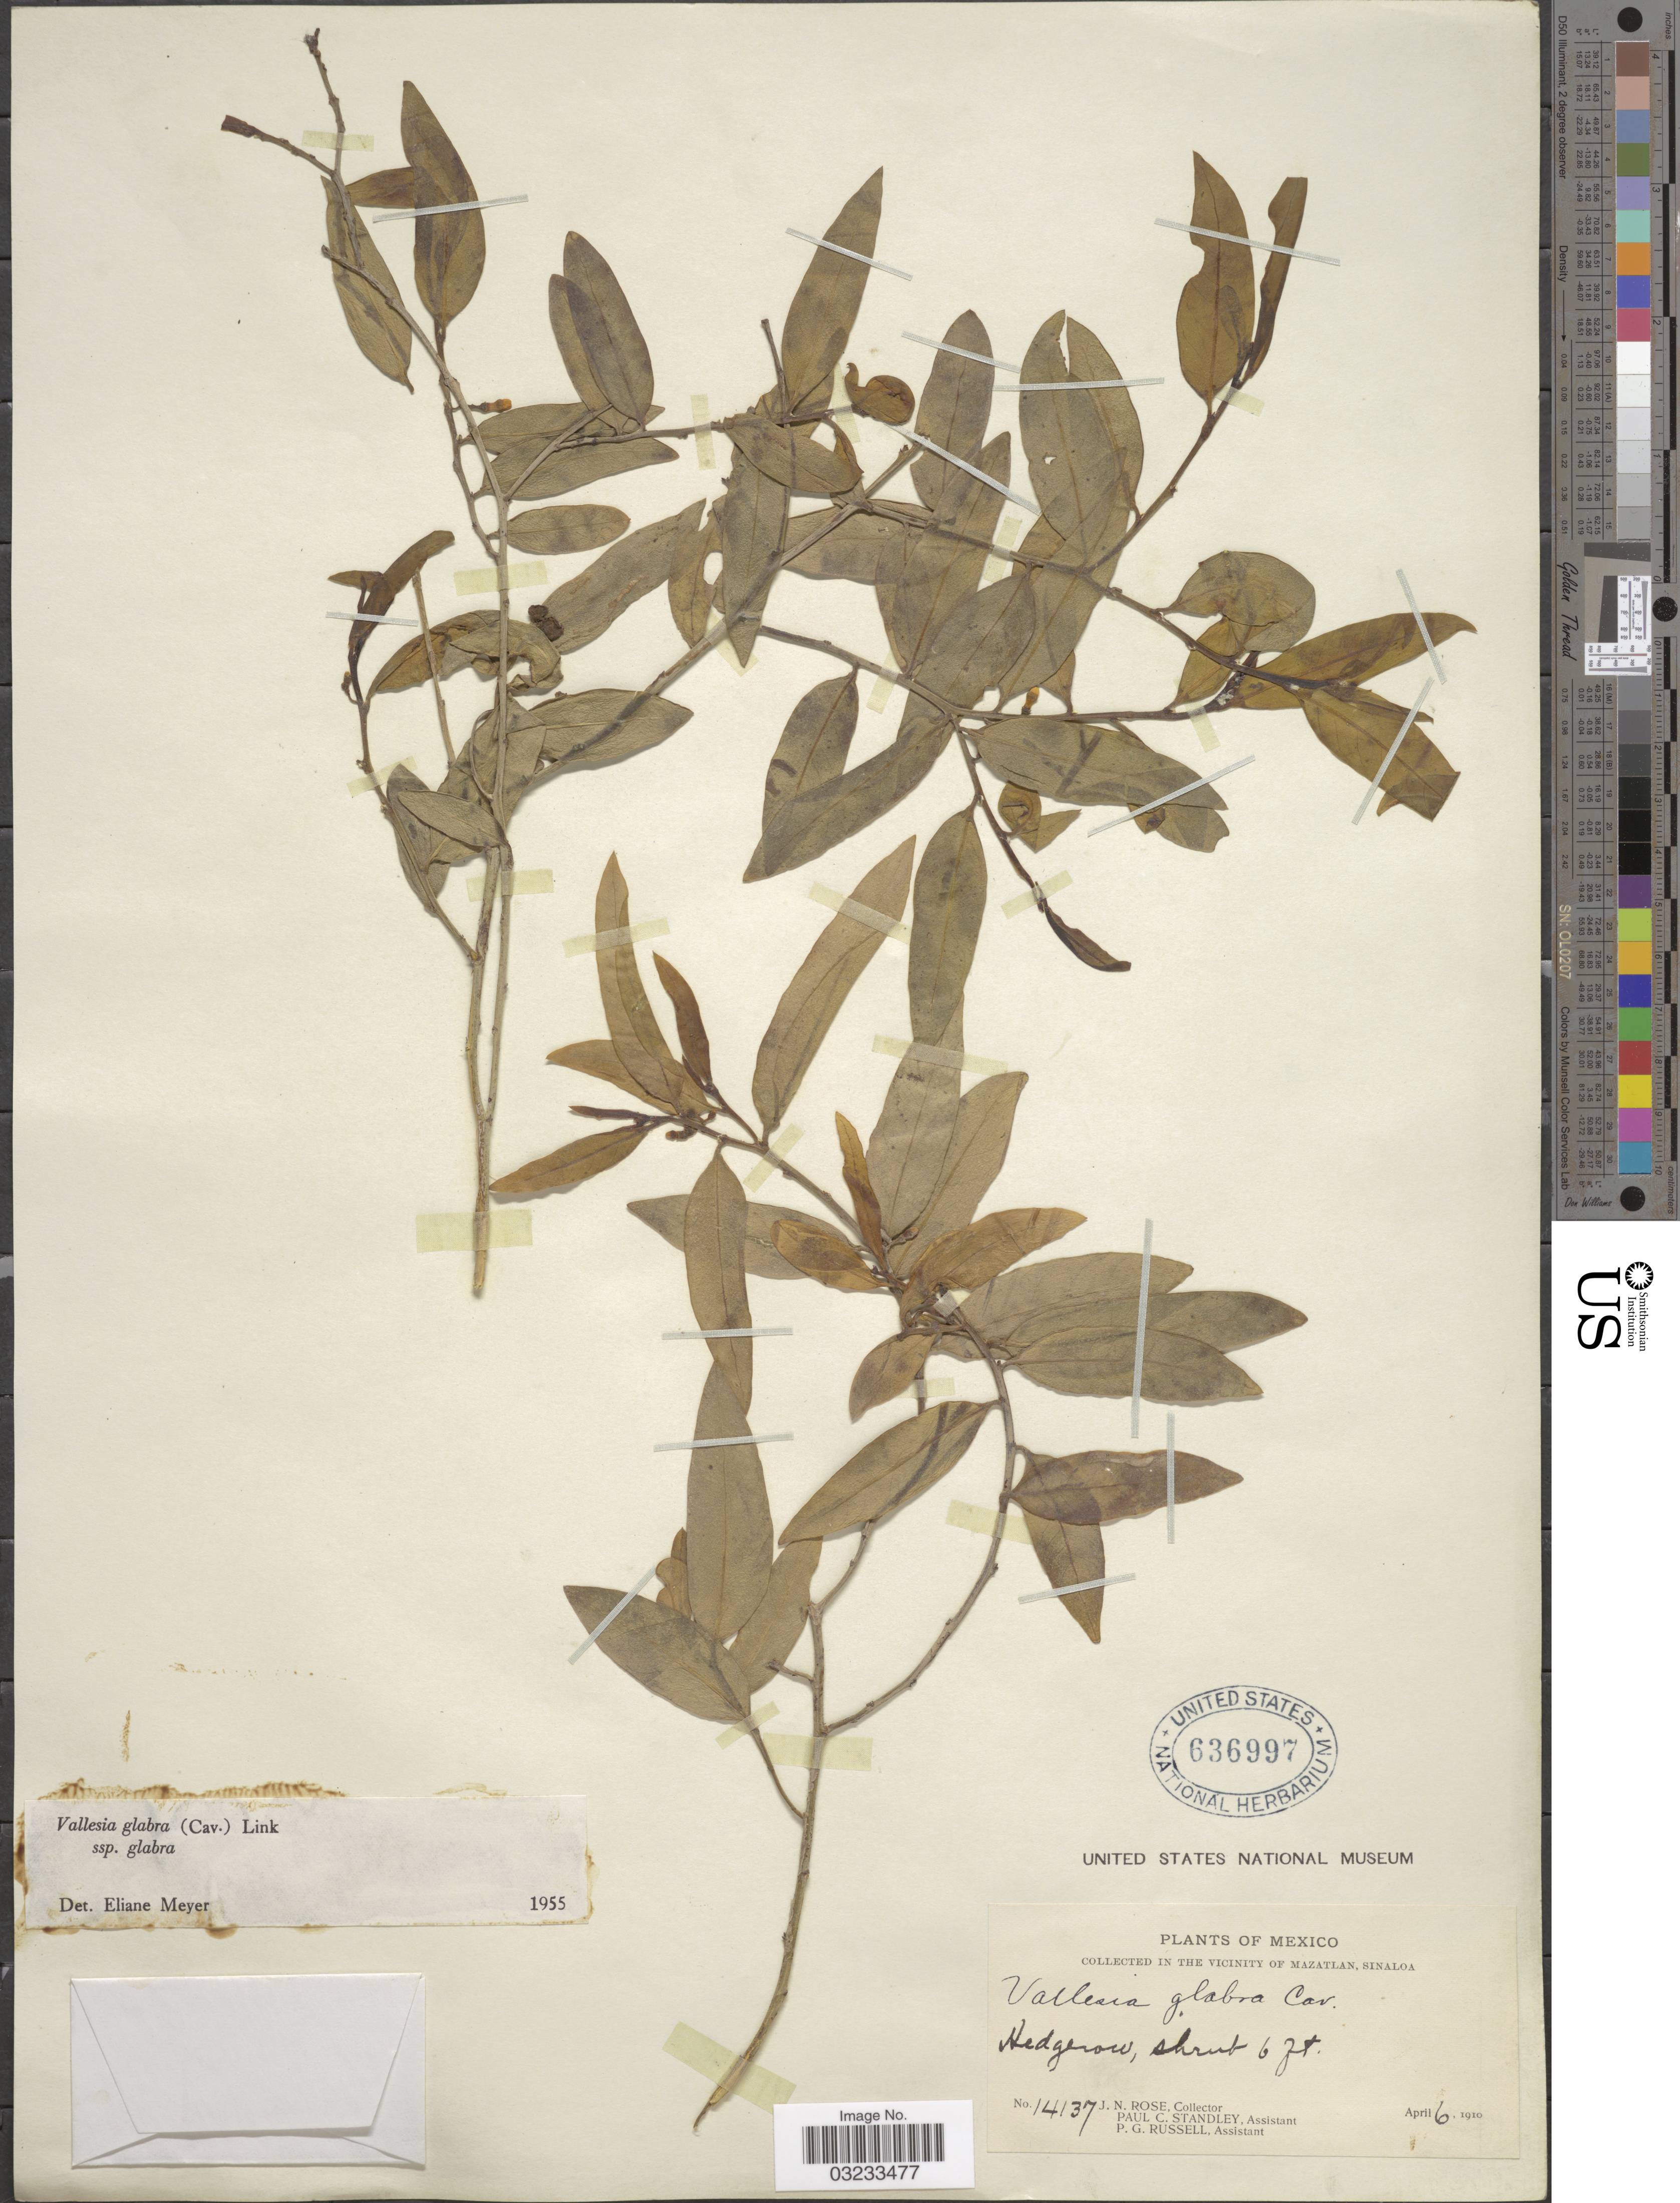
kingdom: Plantae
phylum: Tracheophyta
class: Magnoliopsida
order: Gentianales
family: Apocynaceae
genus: Vallesia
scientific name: Vallesia glabra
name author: (Cav.) Link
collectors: J. N. Rose, P. C. Standley & P. G. Russell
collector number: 14137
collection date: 1910-04-06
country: Mexico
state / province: Sinaloa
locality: In The Vicinity of Mazatlan, Sinaloa.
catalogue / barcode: US 636997